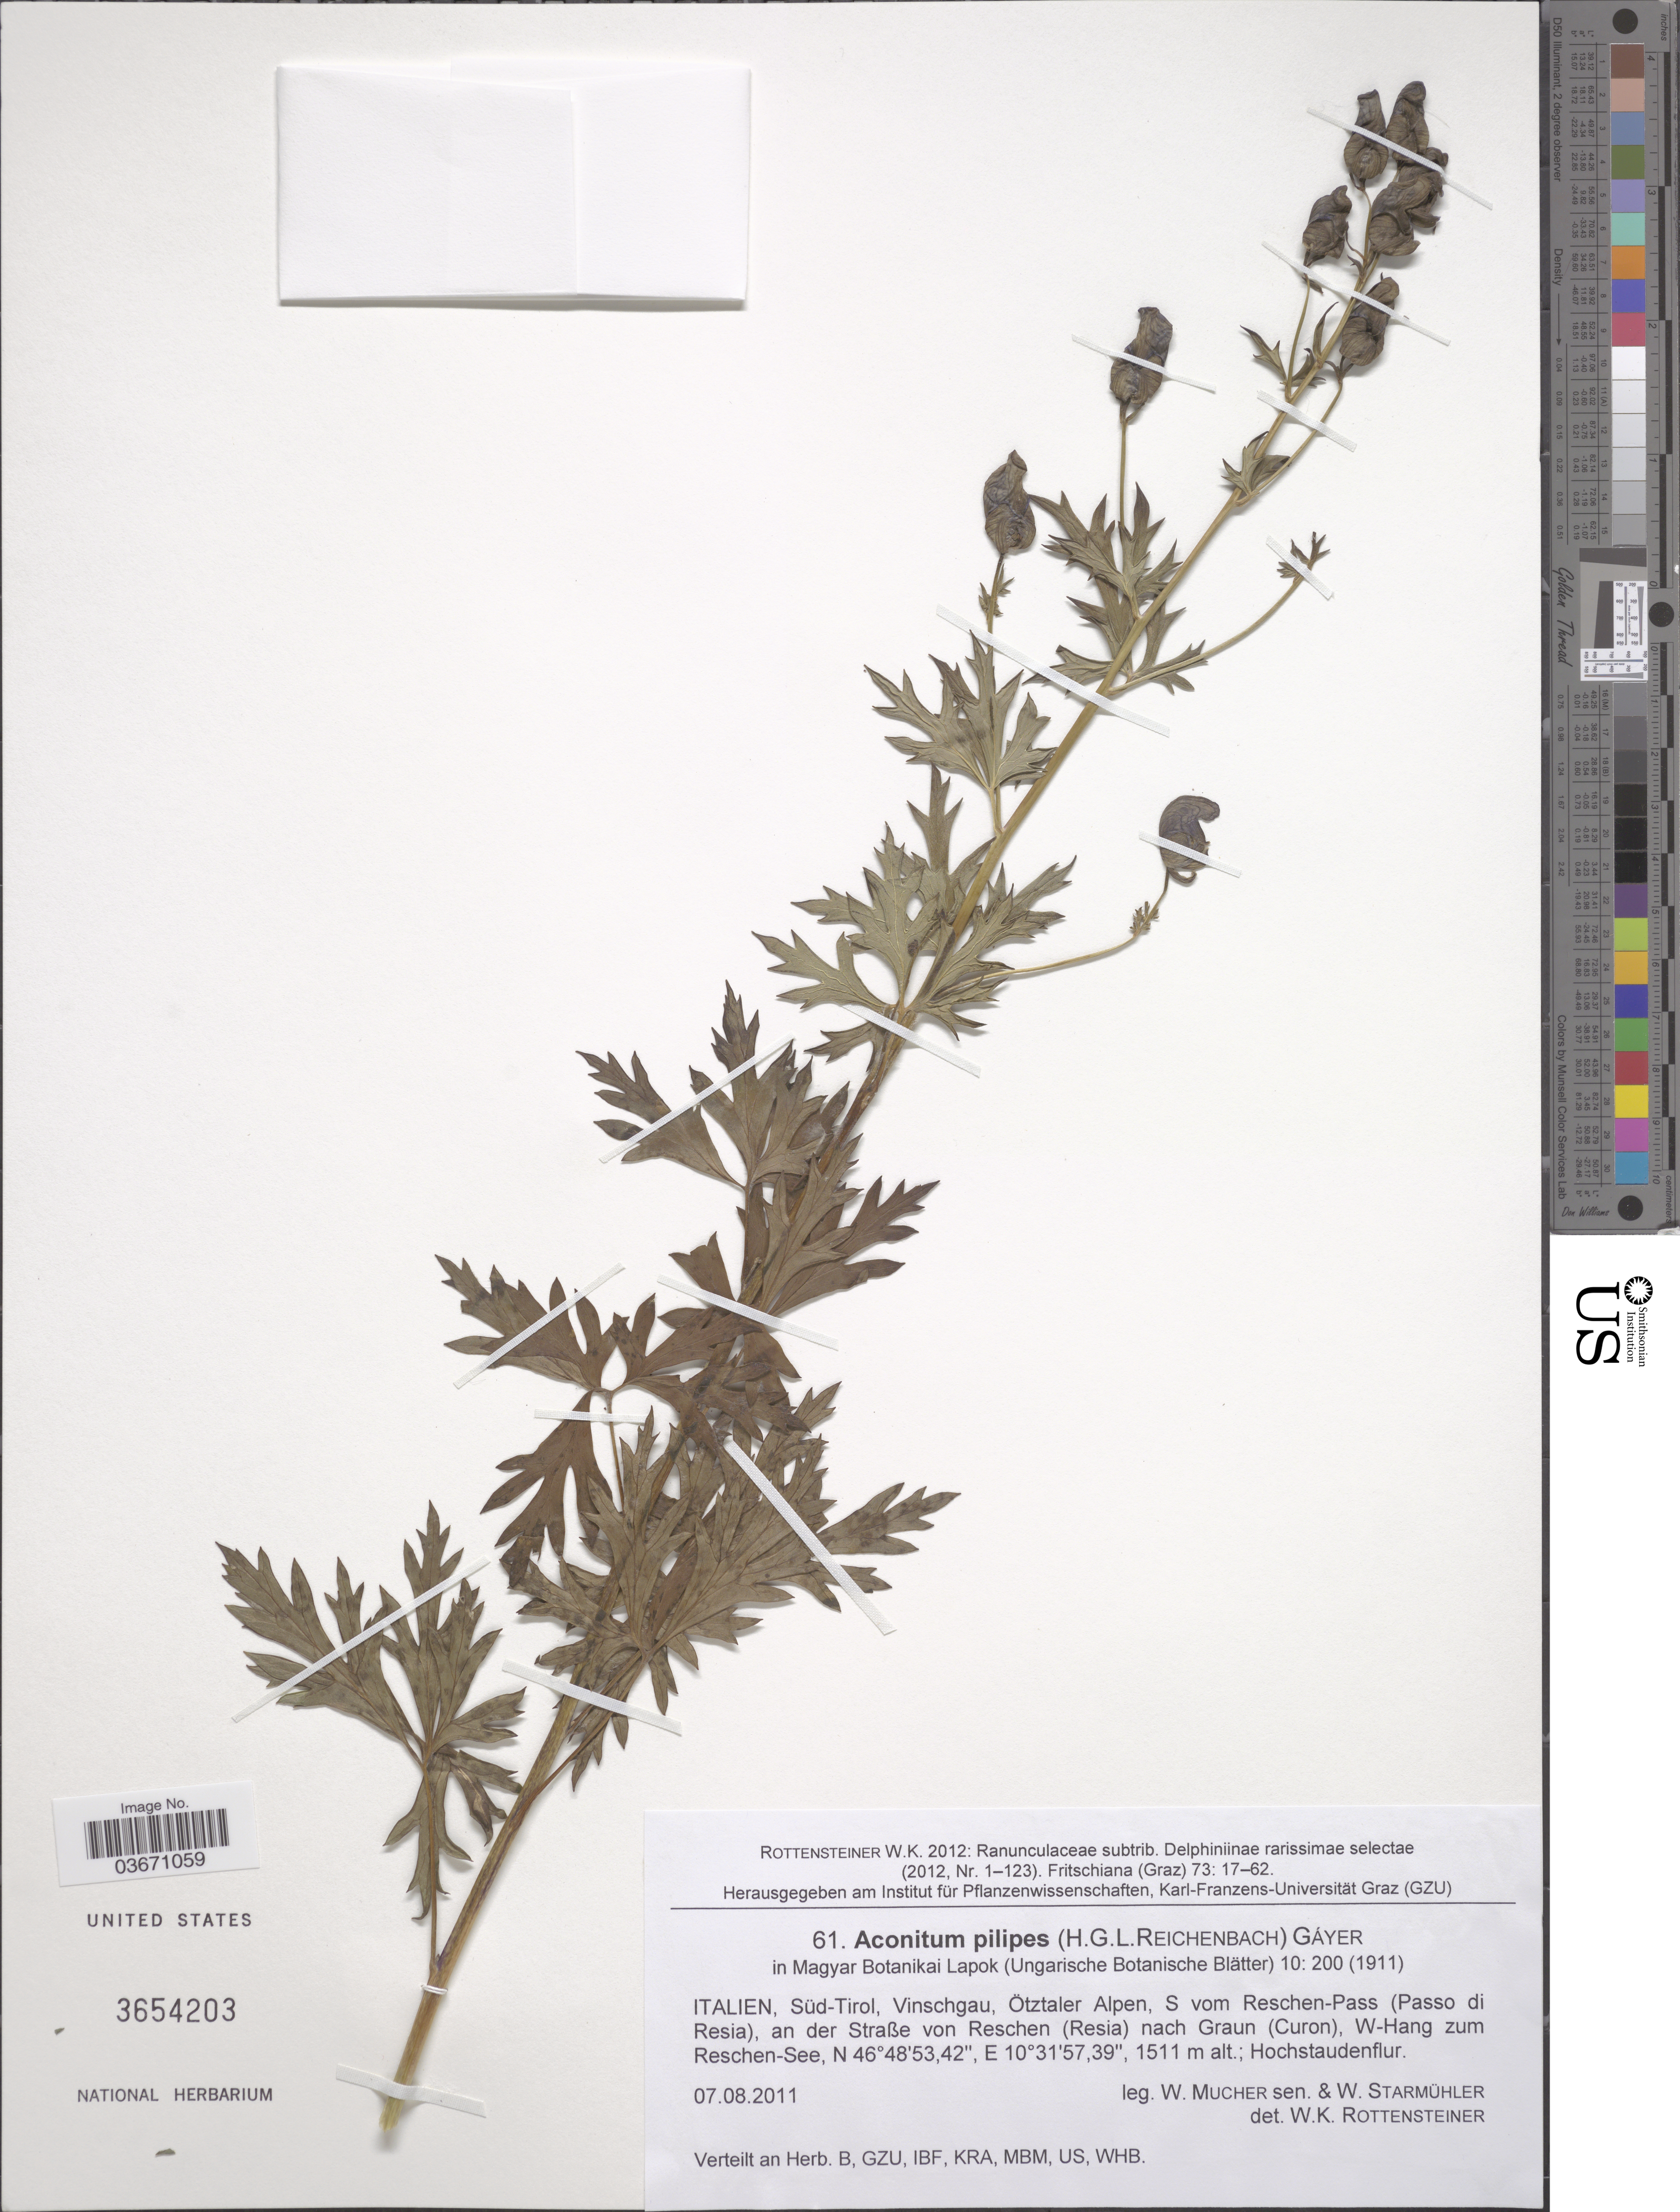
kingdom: Plantae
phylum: Tracheophyta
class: Magnoliopsida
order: Ranunculales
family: Ranunculaceae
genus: Aconitum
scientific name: Aconitum x pilipes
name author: (Rchb.) Gáyer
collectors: W. Mucher & W. Starmühler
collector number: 61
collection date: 2011-08-07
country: Italy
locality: Italien, Süd-Tirol, Vinschgau, Ötztaler Alpen, S vom Reschen-Pass (Passo di Resia), an der Straße von Reschen (Resia) nach Graun (Curon), W-Hang zum Reschen-See.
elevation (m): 1511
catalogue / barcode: US 3654203